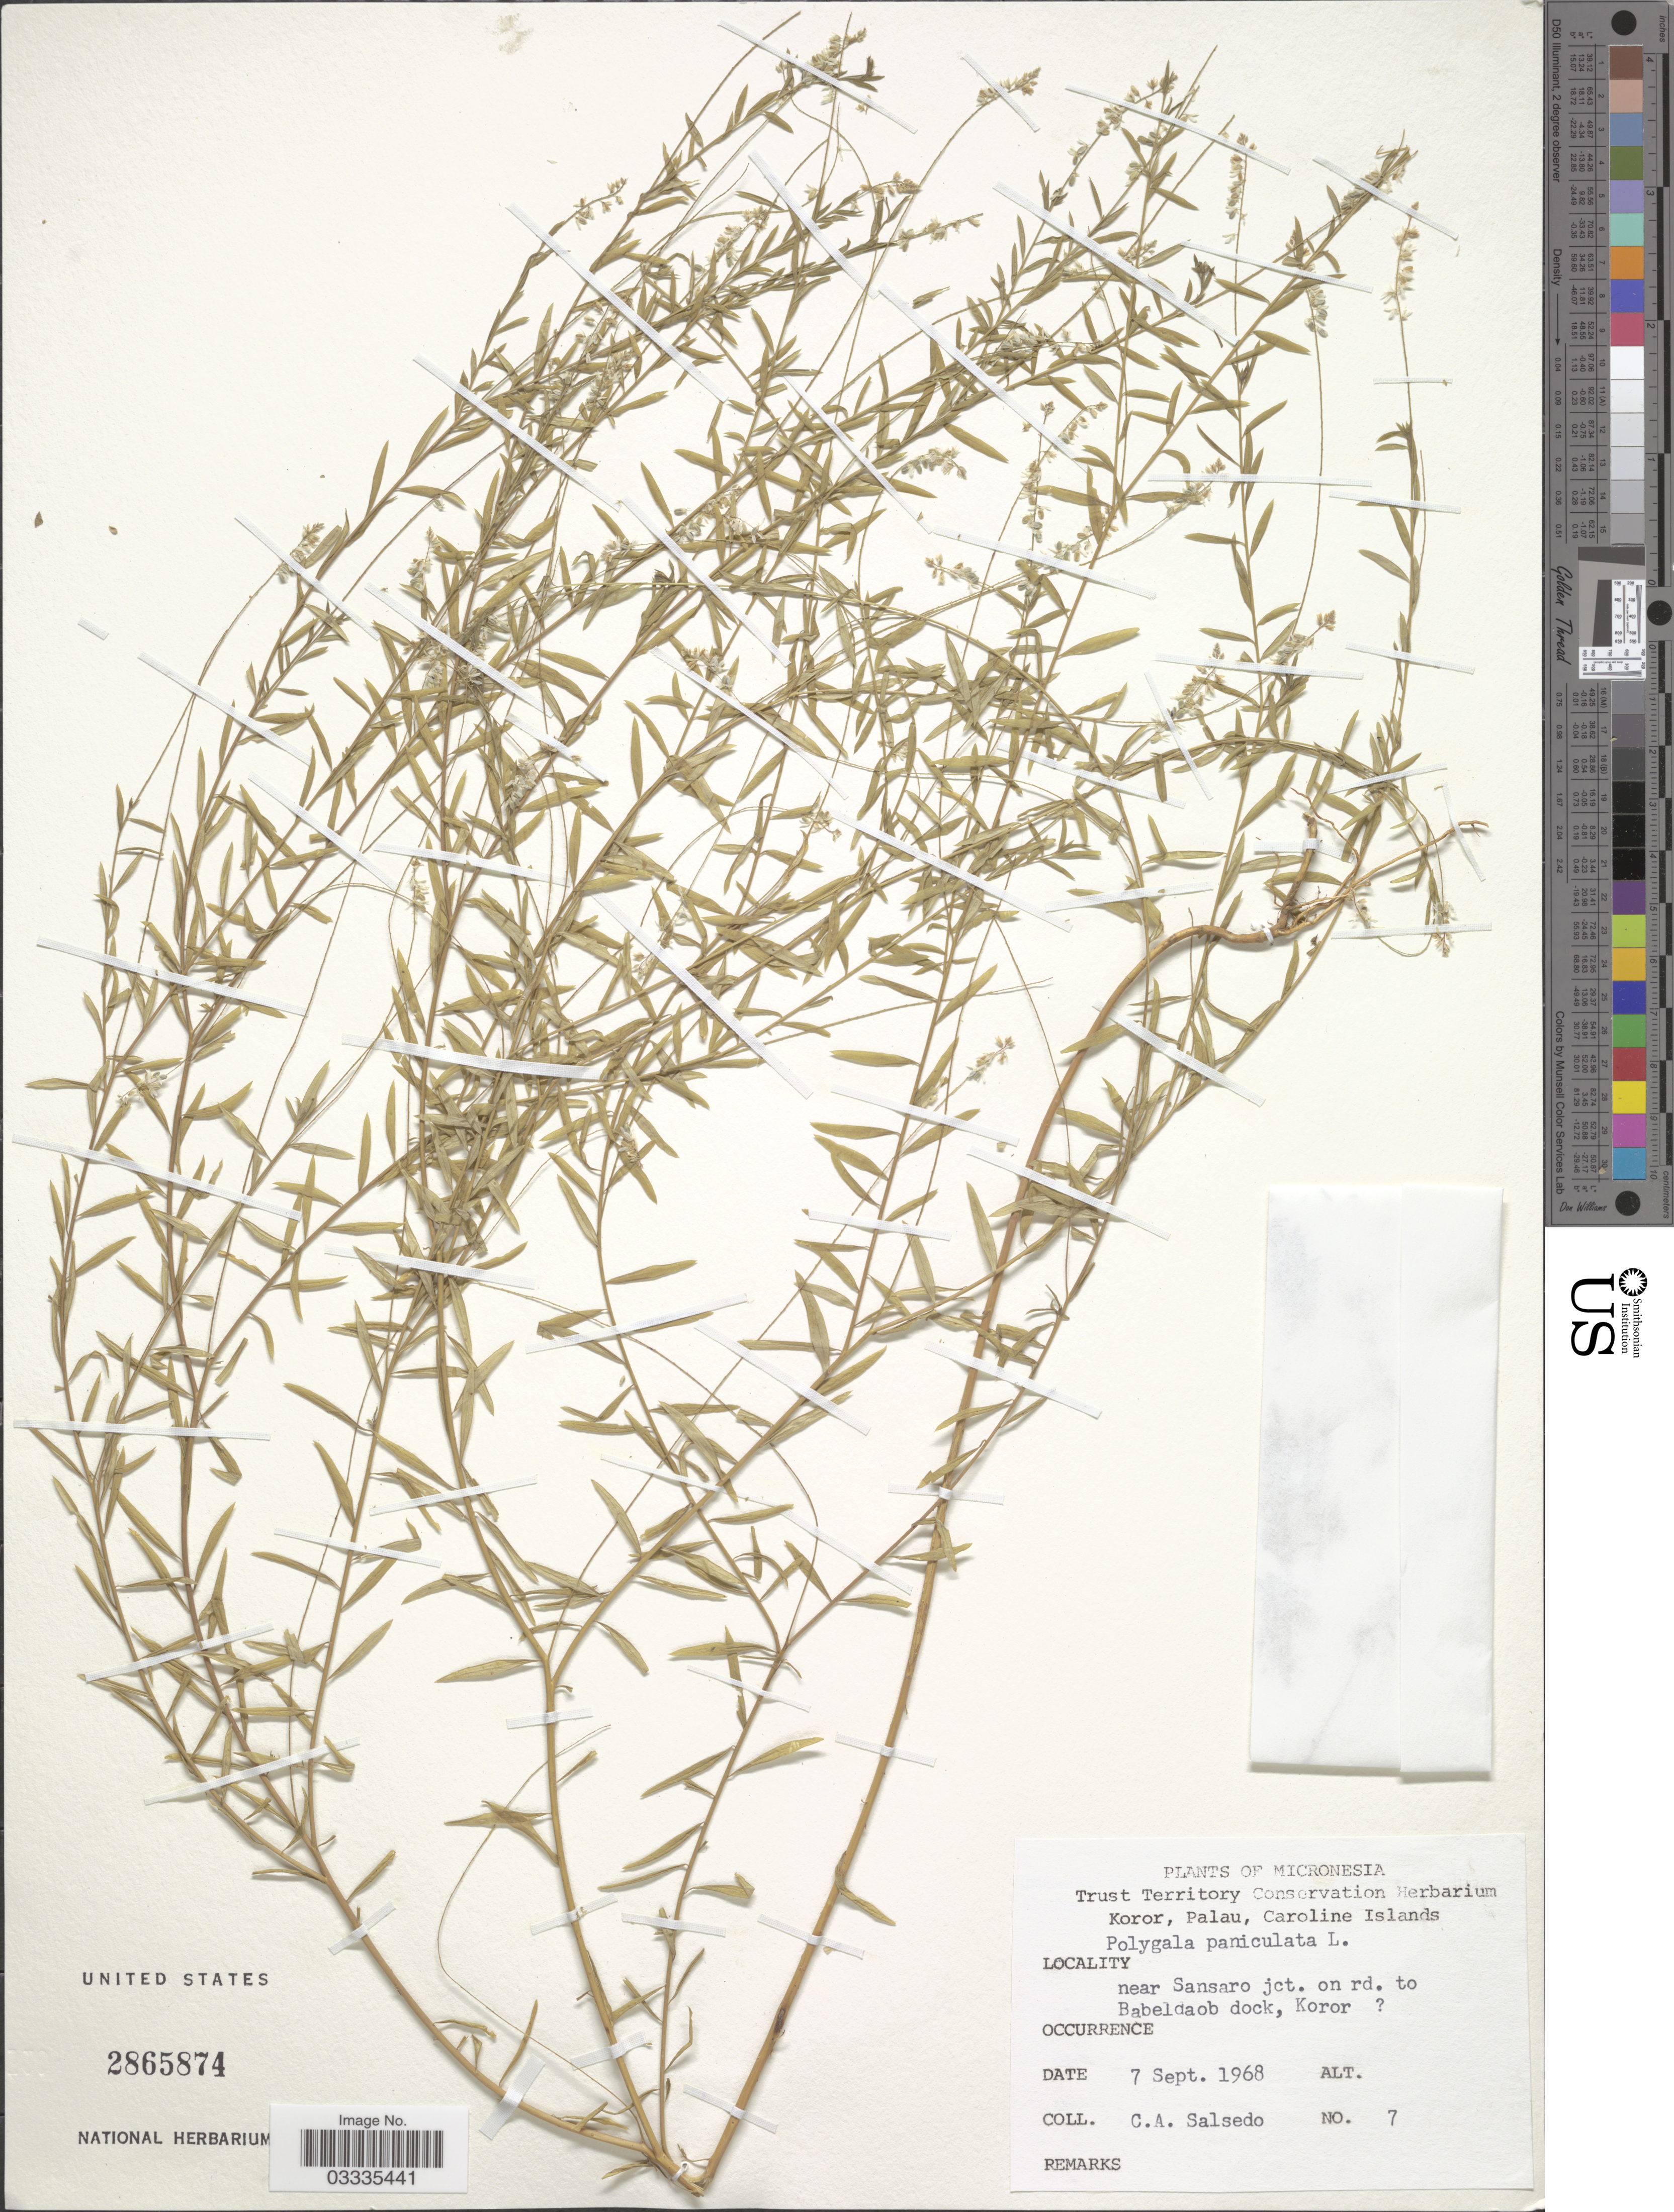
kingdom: Plantae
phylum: Tracheophyta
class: Magnoliopsida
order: Fabales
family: Polygalaceae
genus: Polygala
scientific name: Polygala paniculata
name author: L.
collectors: C.A. Salsedo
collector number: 7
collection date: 1968-09-07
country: Palau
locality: Micronesia. Near Sansaro jct. on rd. to Babeldaob dock, Koror [unsure placement].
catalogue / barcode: US 2865874